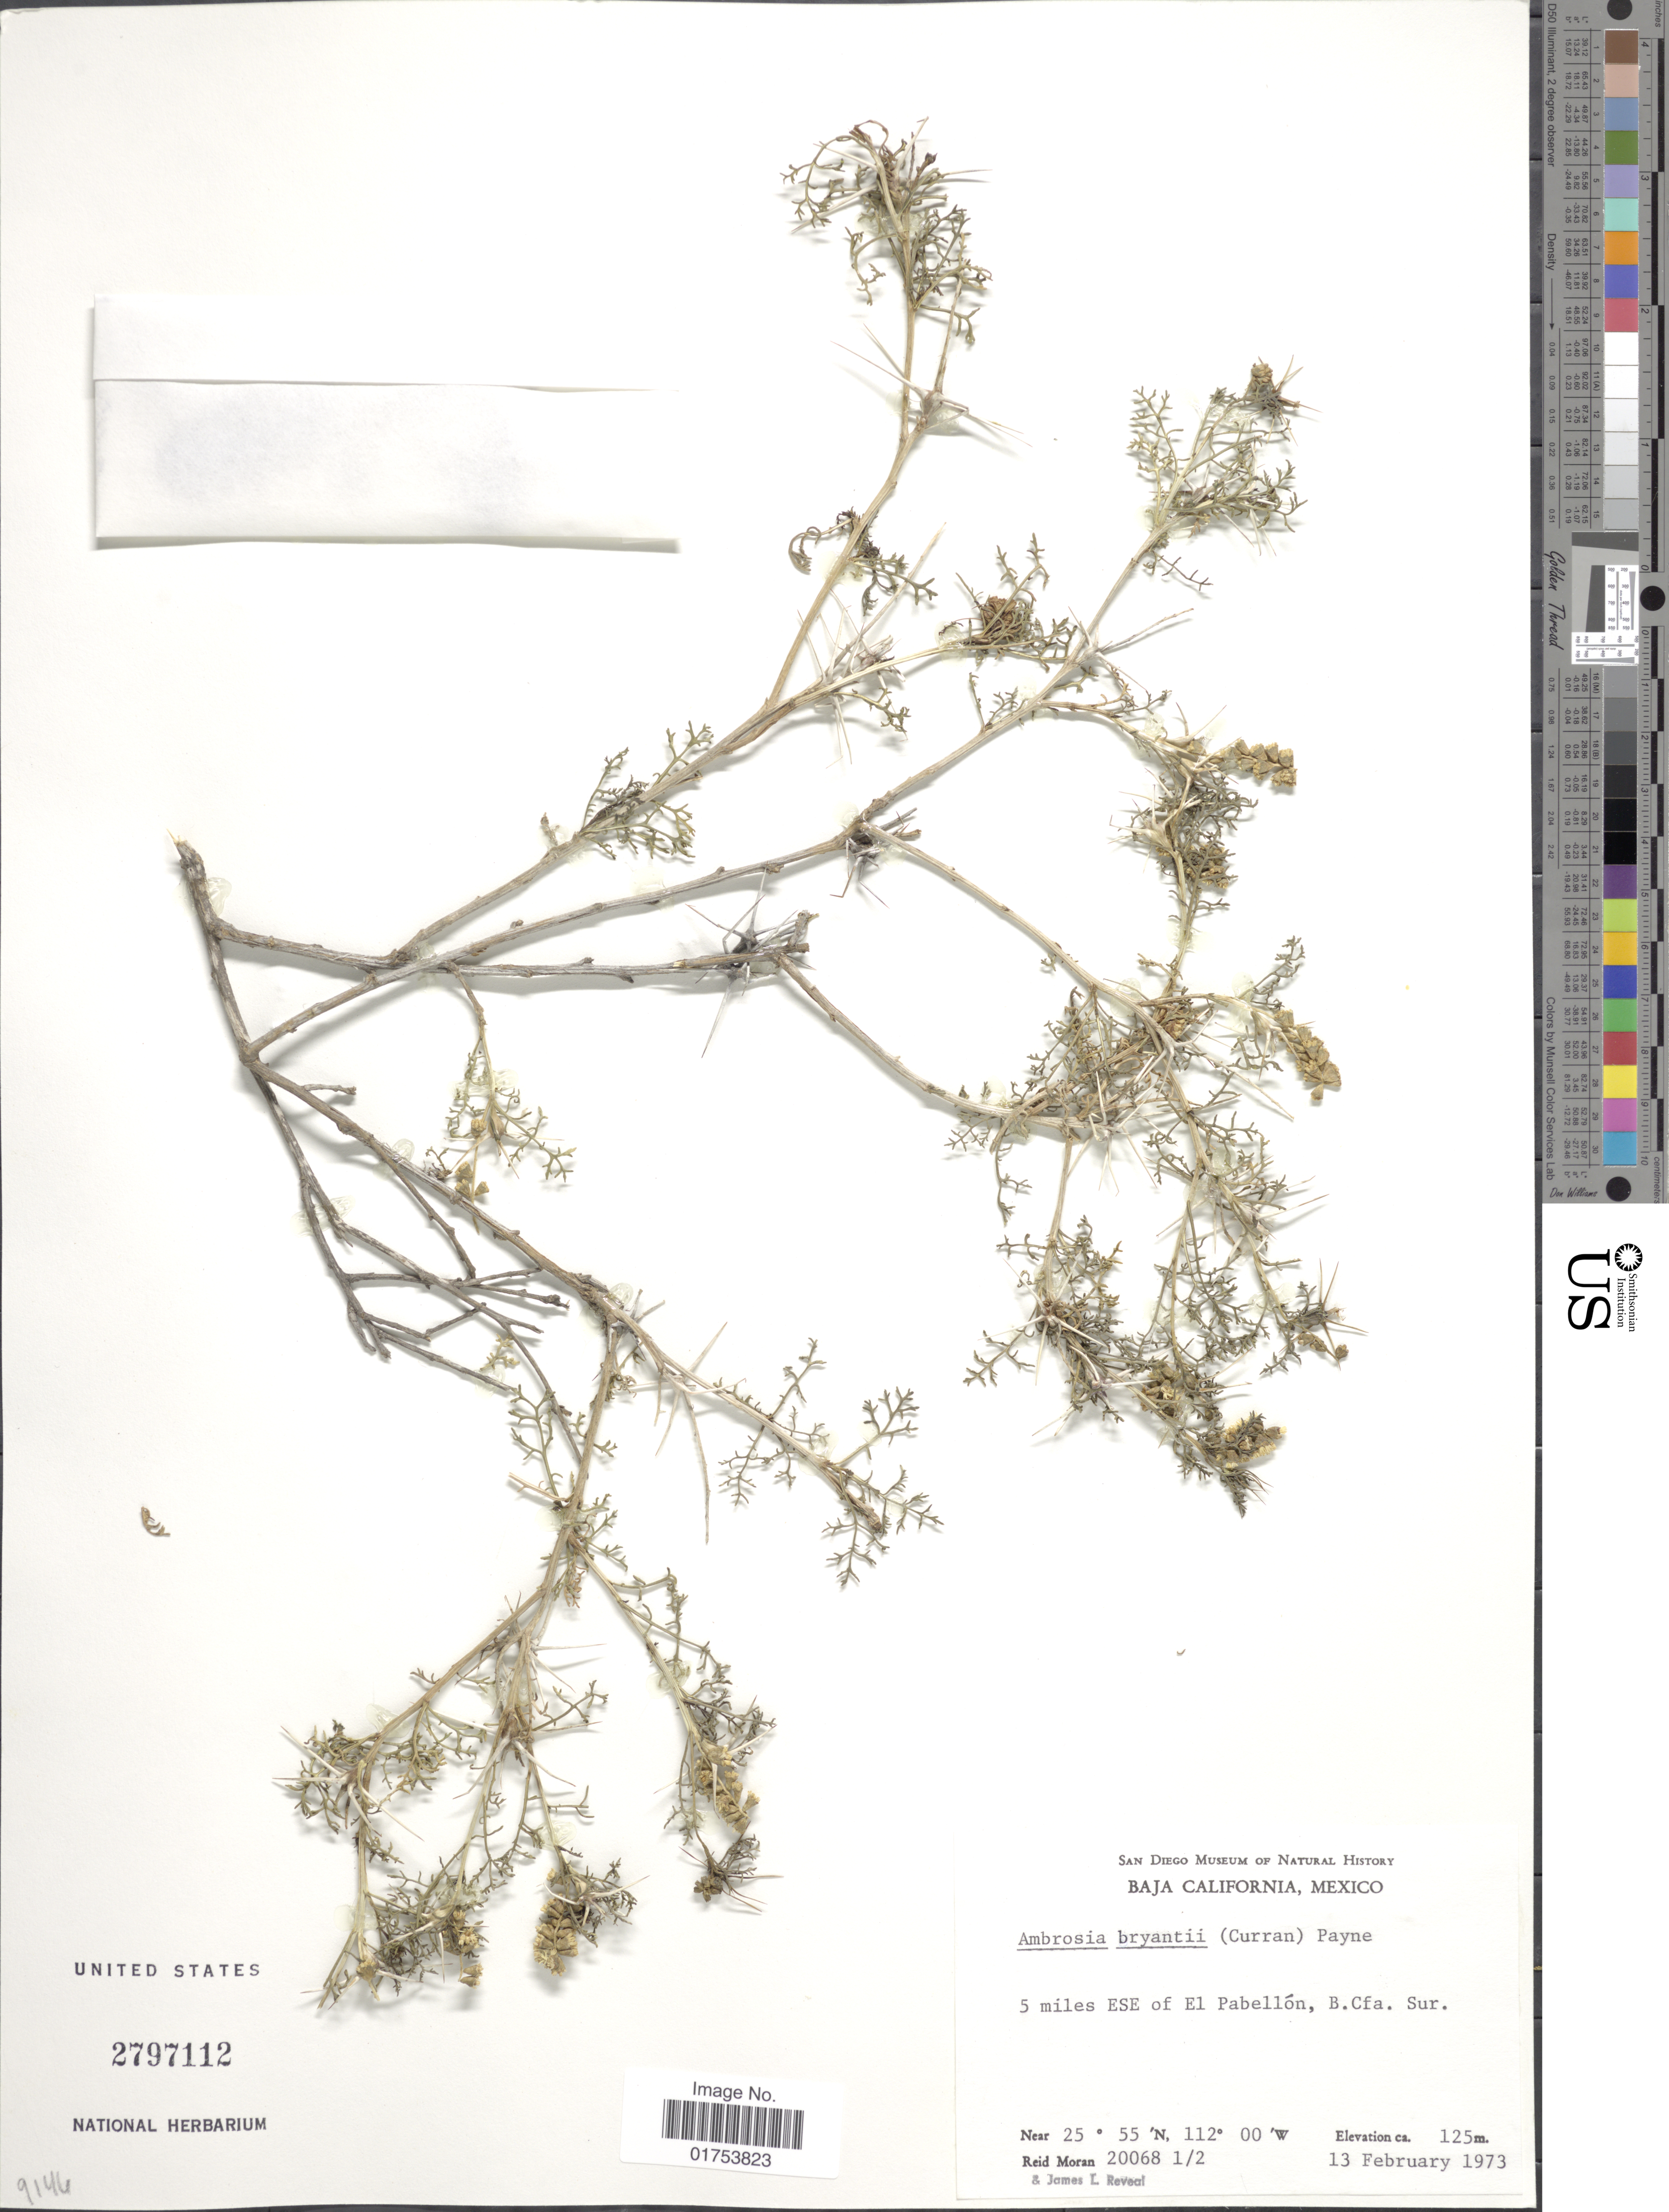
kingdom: Plantae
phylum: Tracheophyta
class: Magnoliopsida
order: Asterales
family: Asteraceae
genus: Ambrosia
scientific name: Ambrosia bryantii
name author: (Curran) W.W.Payne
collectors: R. V. Moran & J. L. Reveal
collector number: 20068 1/2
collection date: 1973-02-13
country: Mexico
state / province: Baja California Sur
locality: Baja California, 5 miles ESE of El Pabellon, B. Cfa. Sur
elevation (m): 125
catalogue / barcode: US 2797112